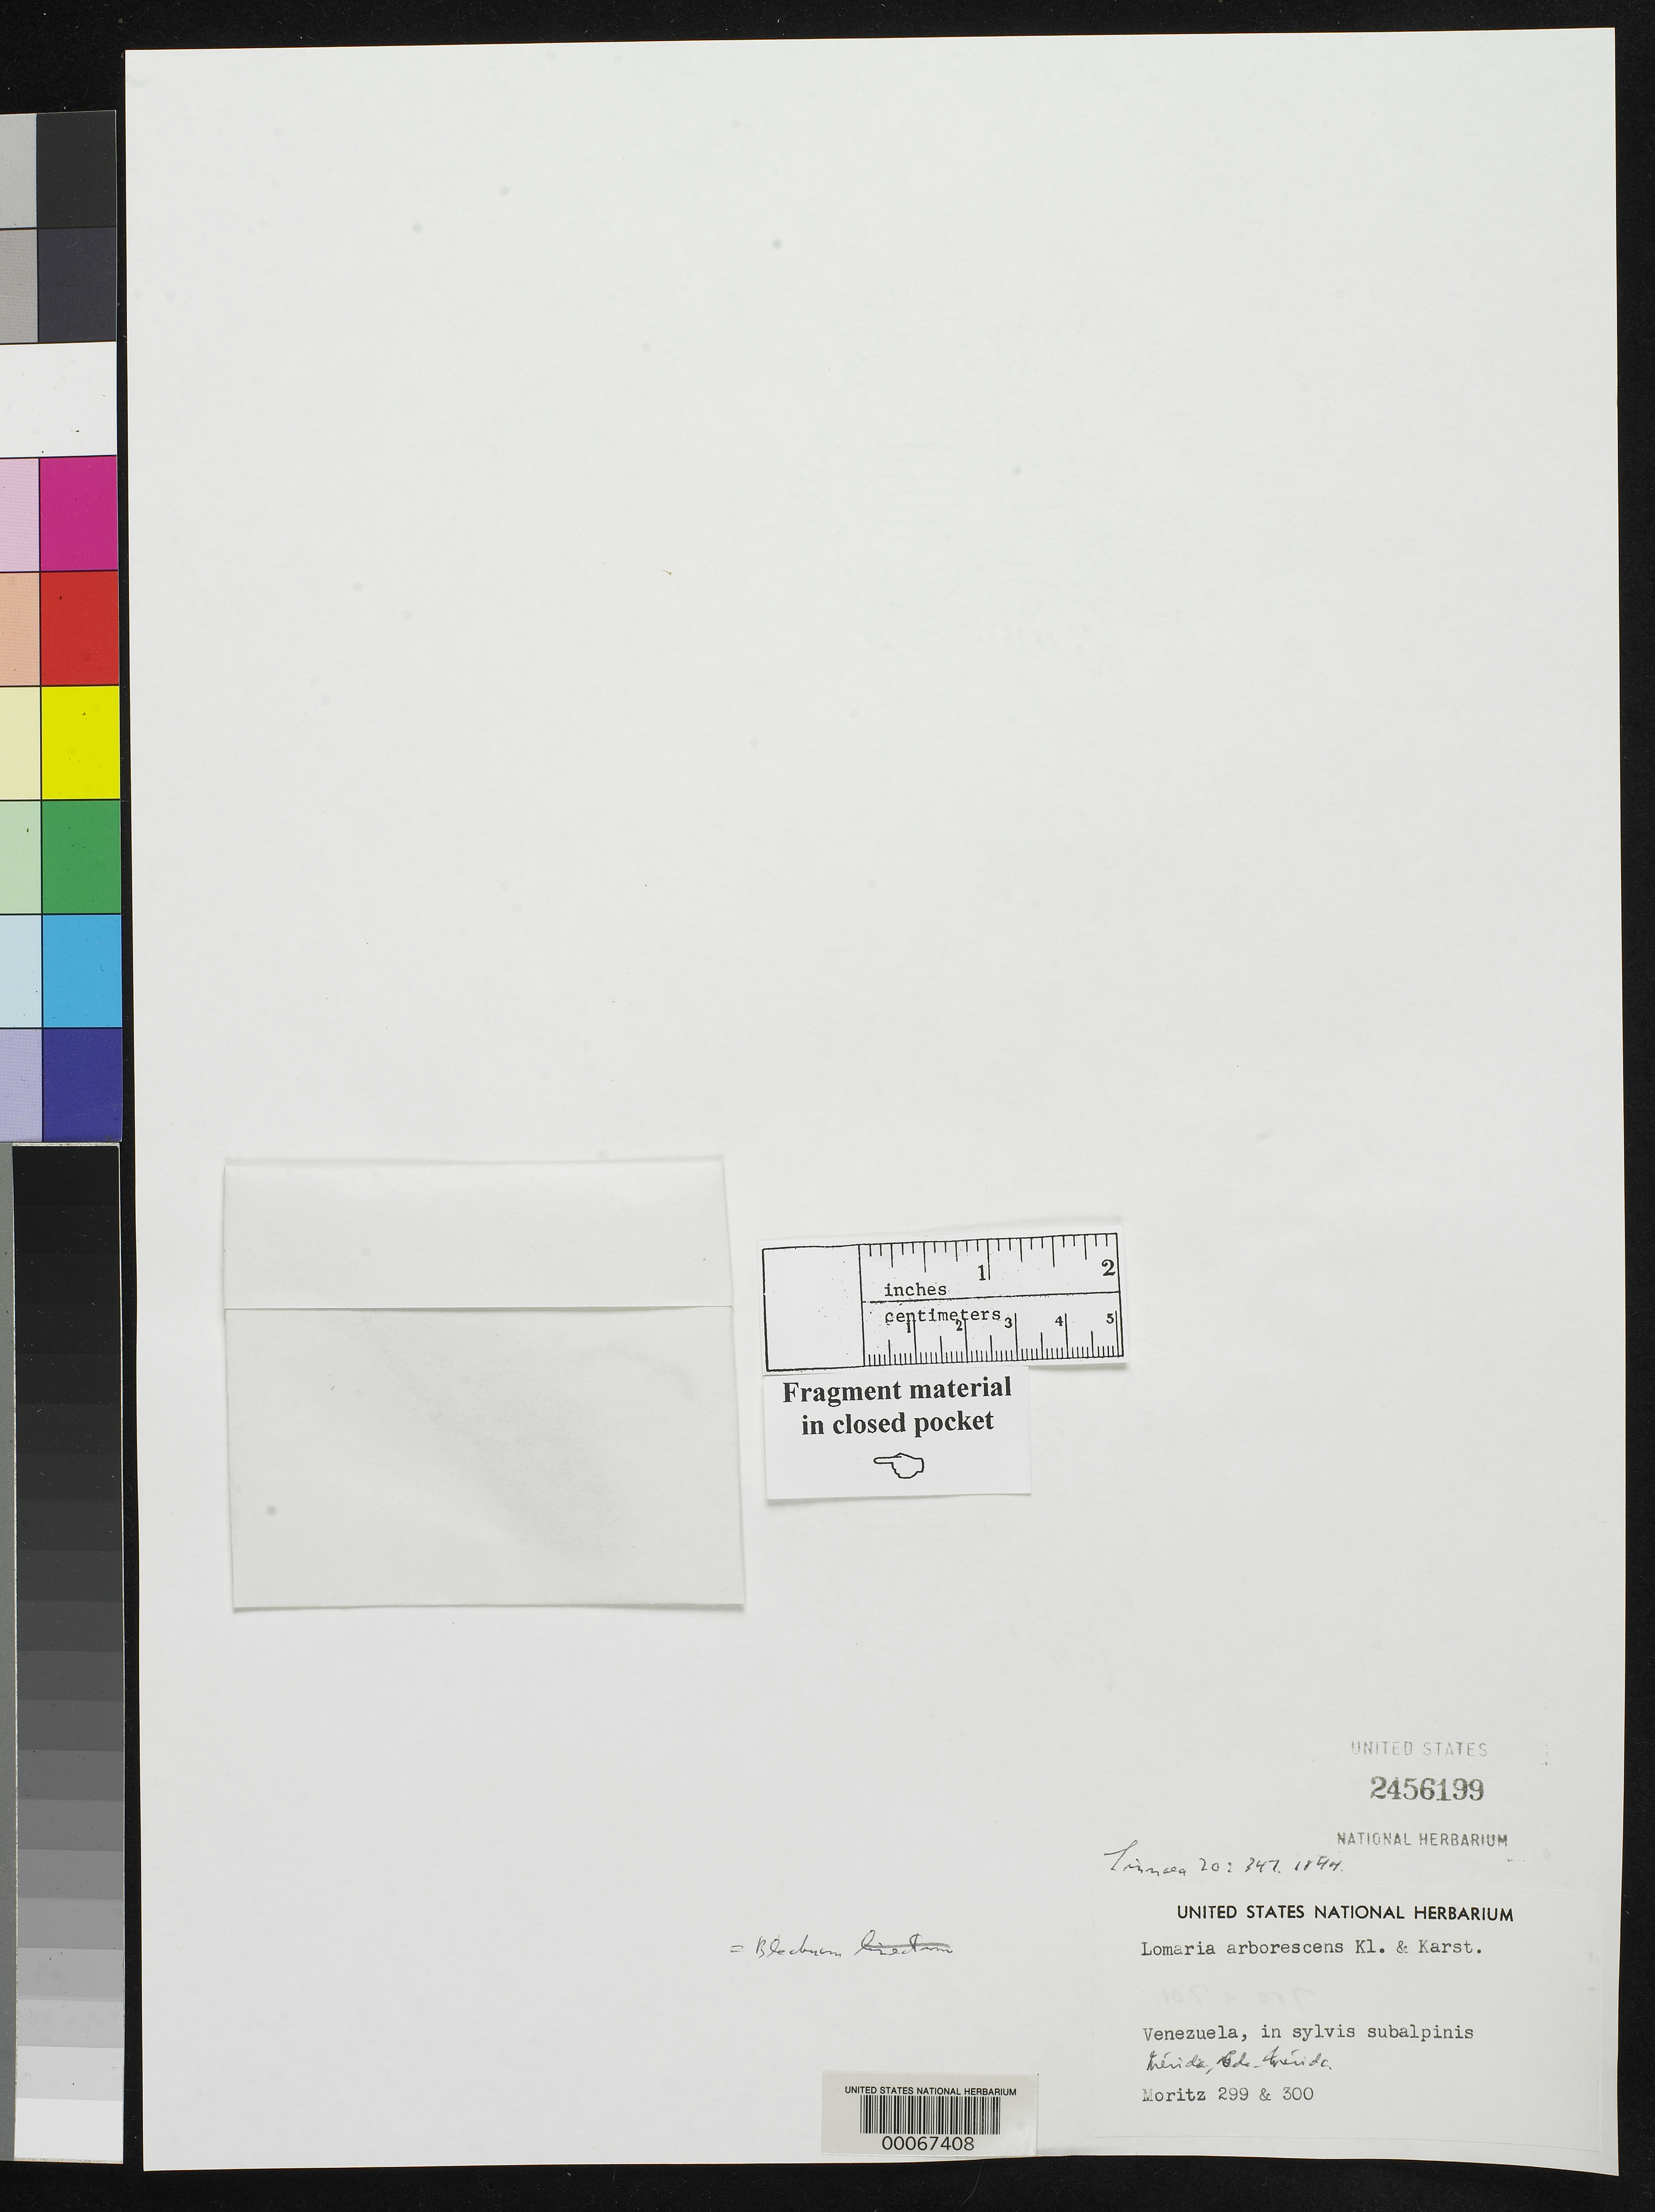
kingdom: Plantae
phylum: Tracheophyta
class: Polypodiopsida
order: Polypodiales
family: Blechnaceae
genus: Lomaria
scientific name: Lomaria arborescens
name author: Klotzsch & H. Karst.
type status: Type Fragment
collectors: A. Moritz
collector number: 200 & 300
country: Venezuela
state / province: Mérida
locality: Merida.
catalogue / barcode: US 2456199